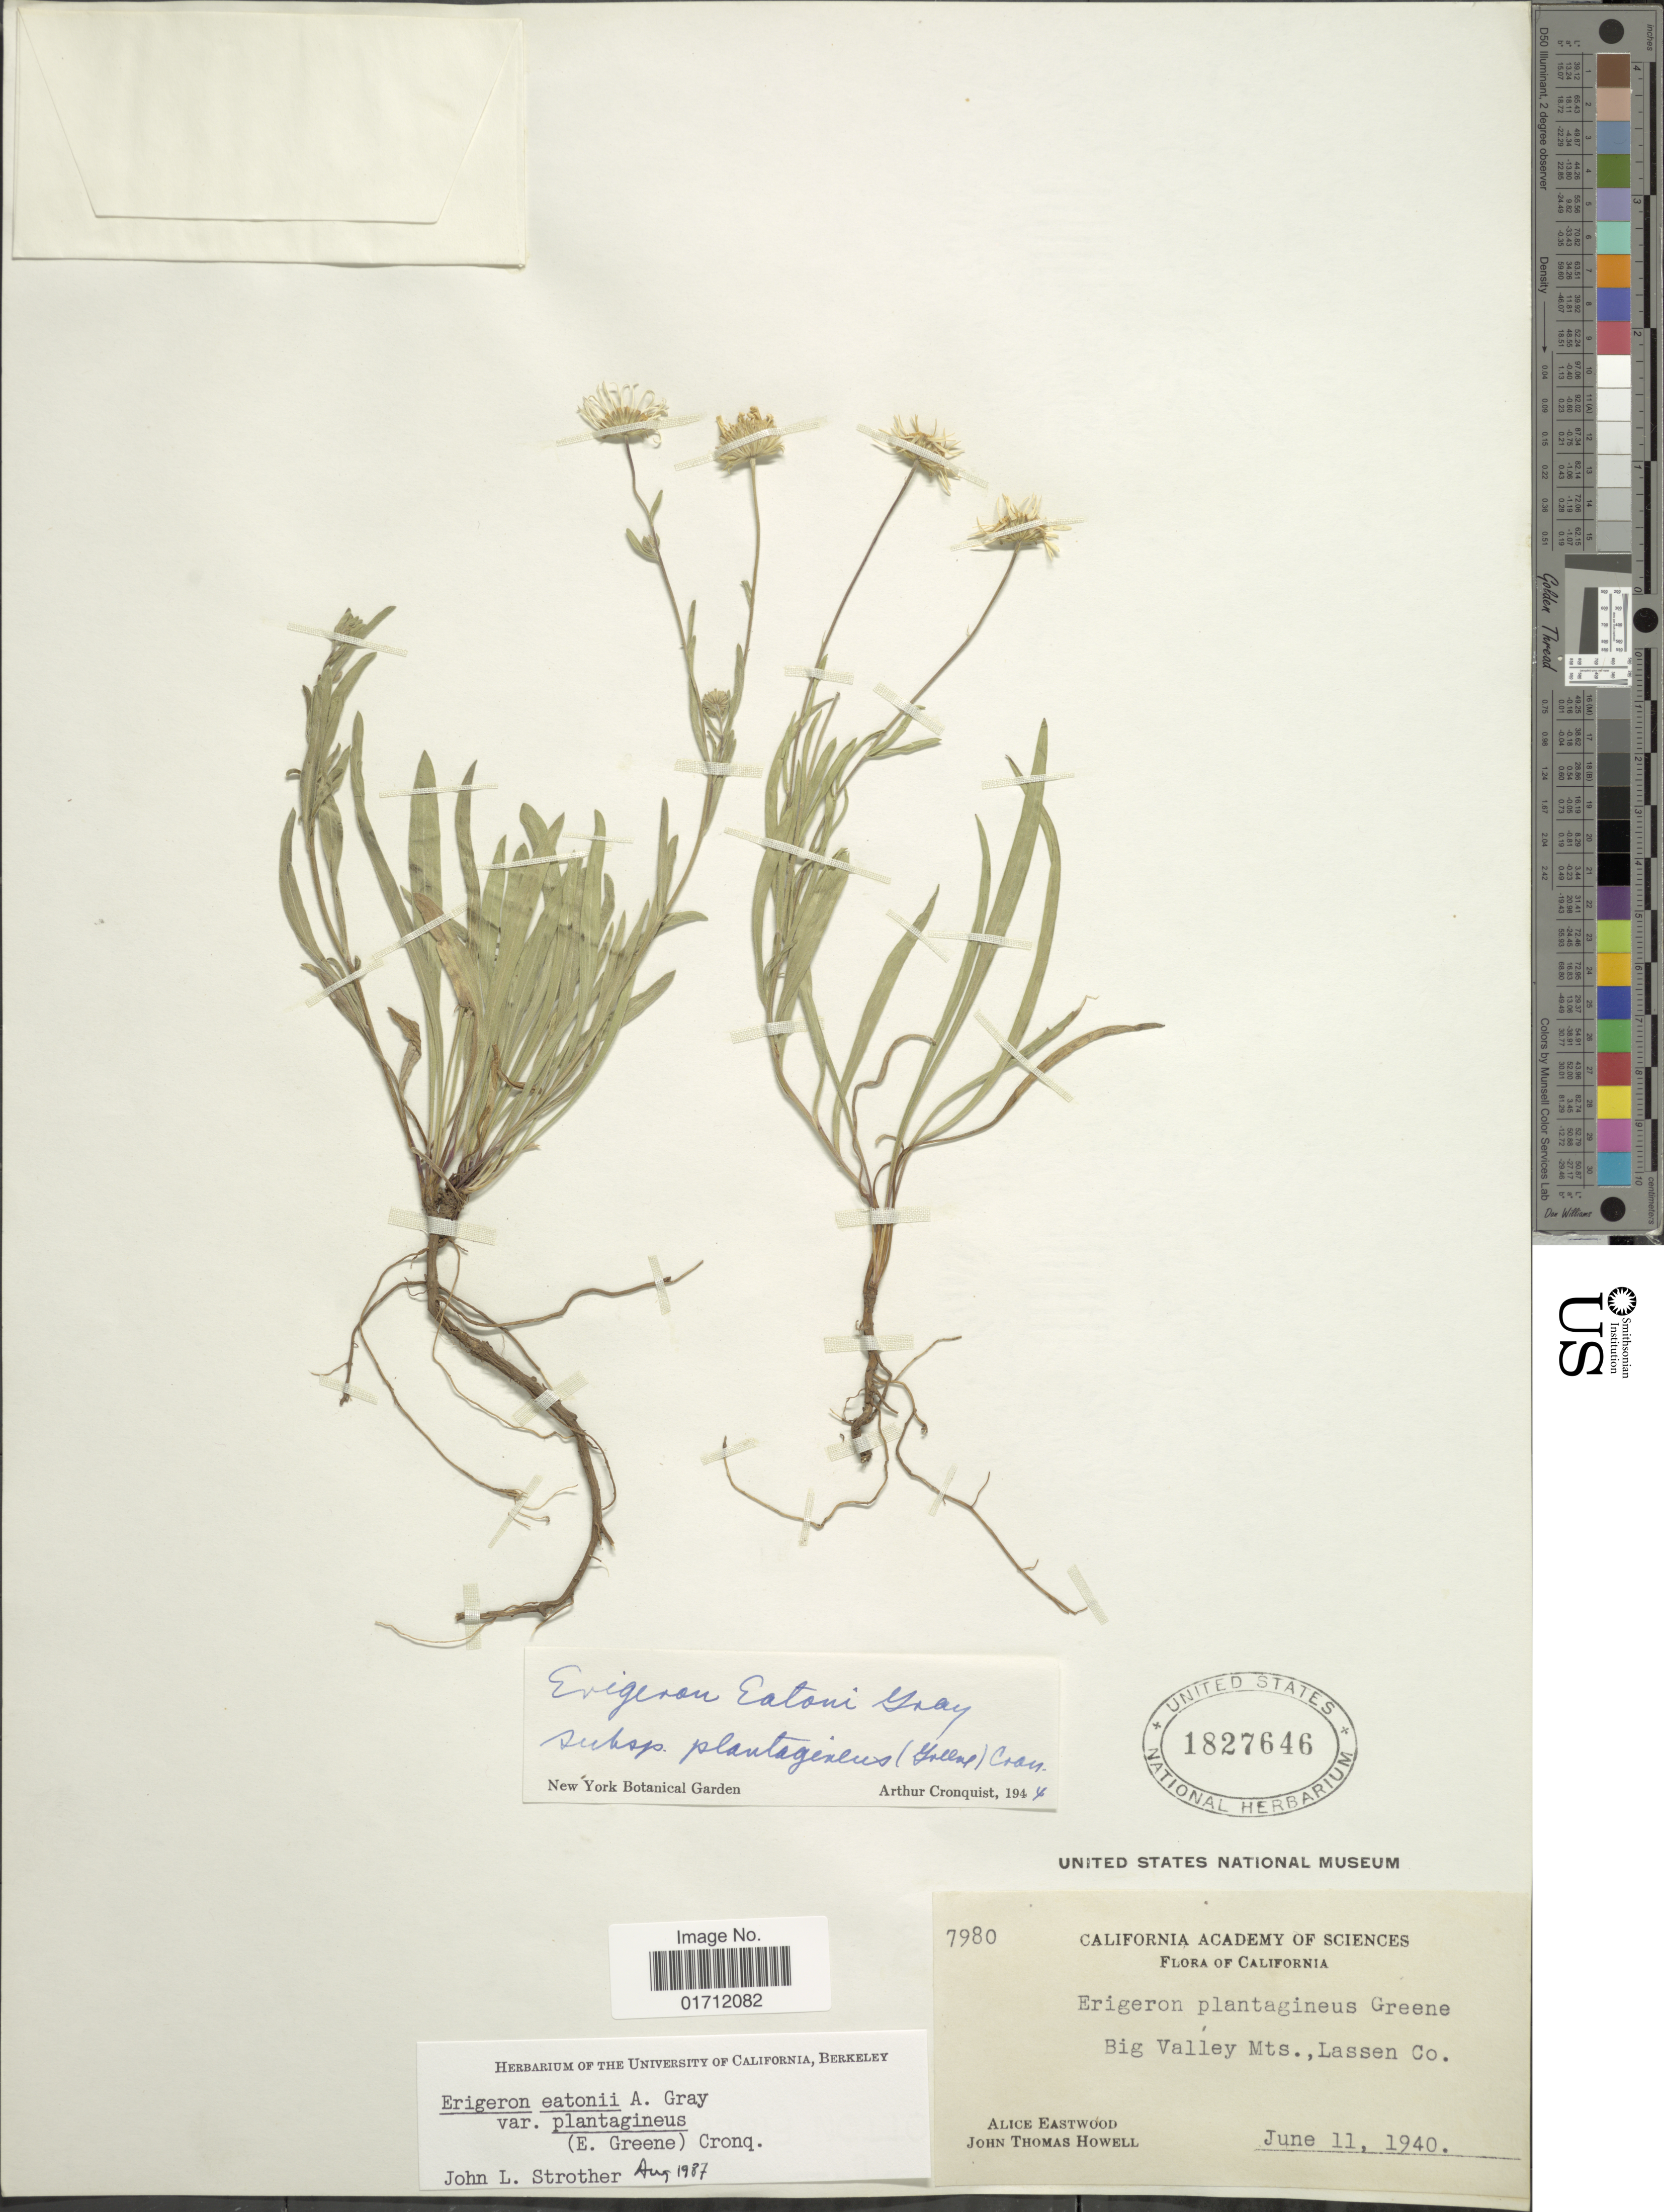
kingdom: Plantae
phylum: Tracheophyta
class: Magnoliopsida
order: Asterales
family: Asteraceae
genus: Erigeron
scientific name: Erigeron eatonii var. plantagineus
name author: (Greene) Cronq.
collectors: A. Eastwood & J. T. Howell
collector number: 7980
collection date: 1940-06-11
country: United States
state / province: California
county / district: Lassen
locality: Big Valley Mts., Lassen Co.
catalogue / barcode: US 1827646